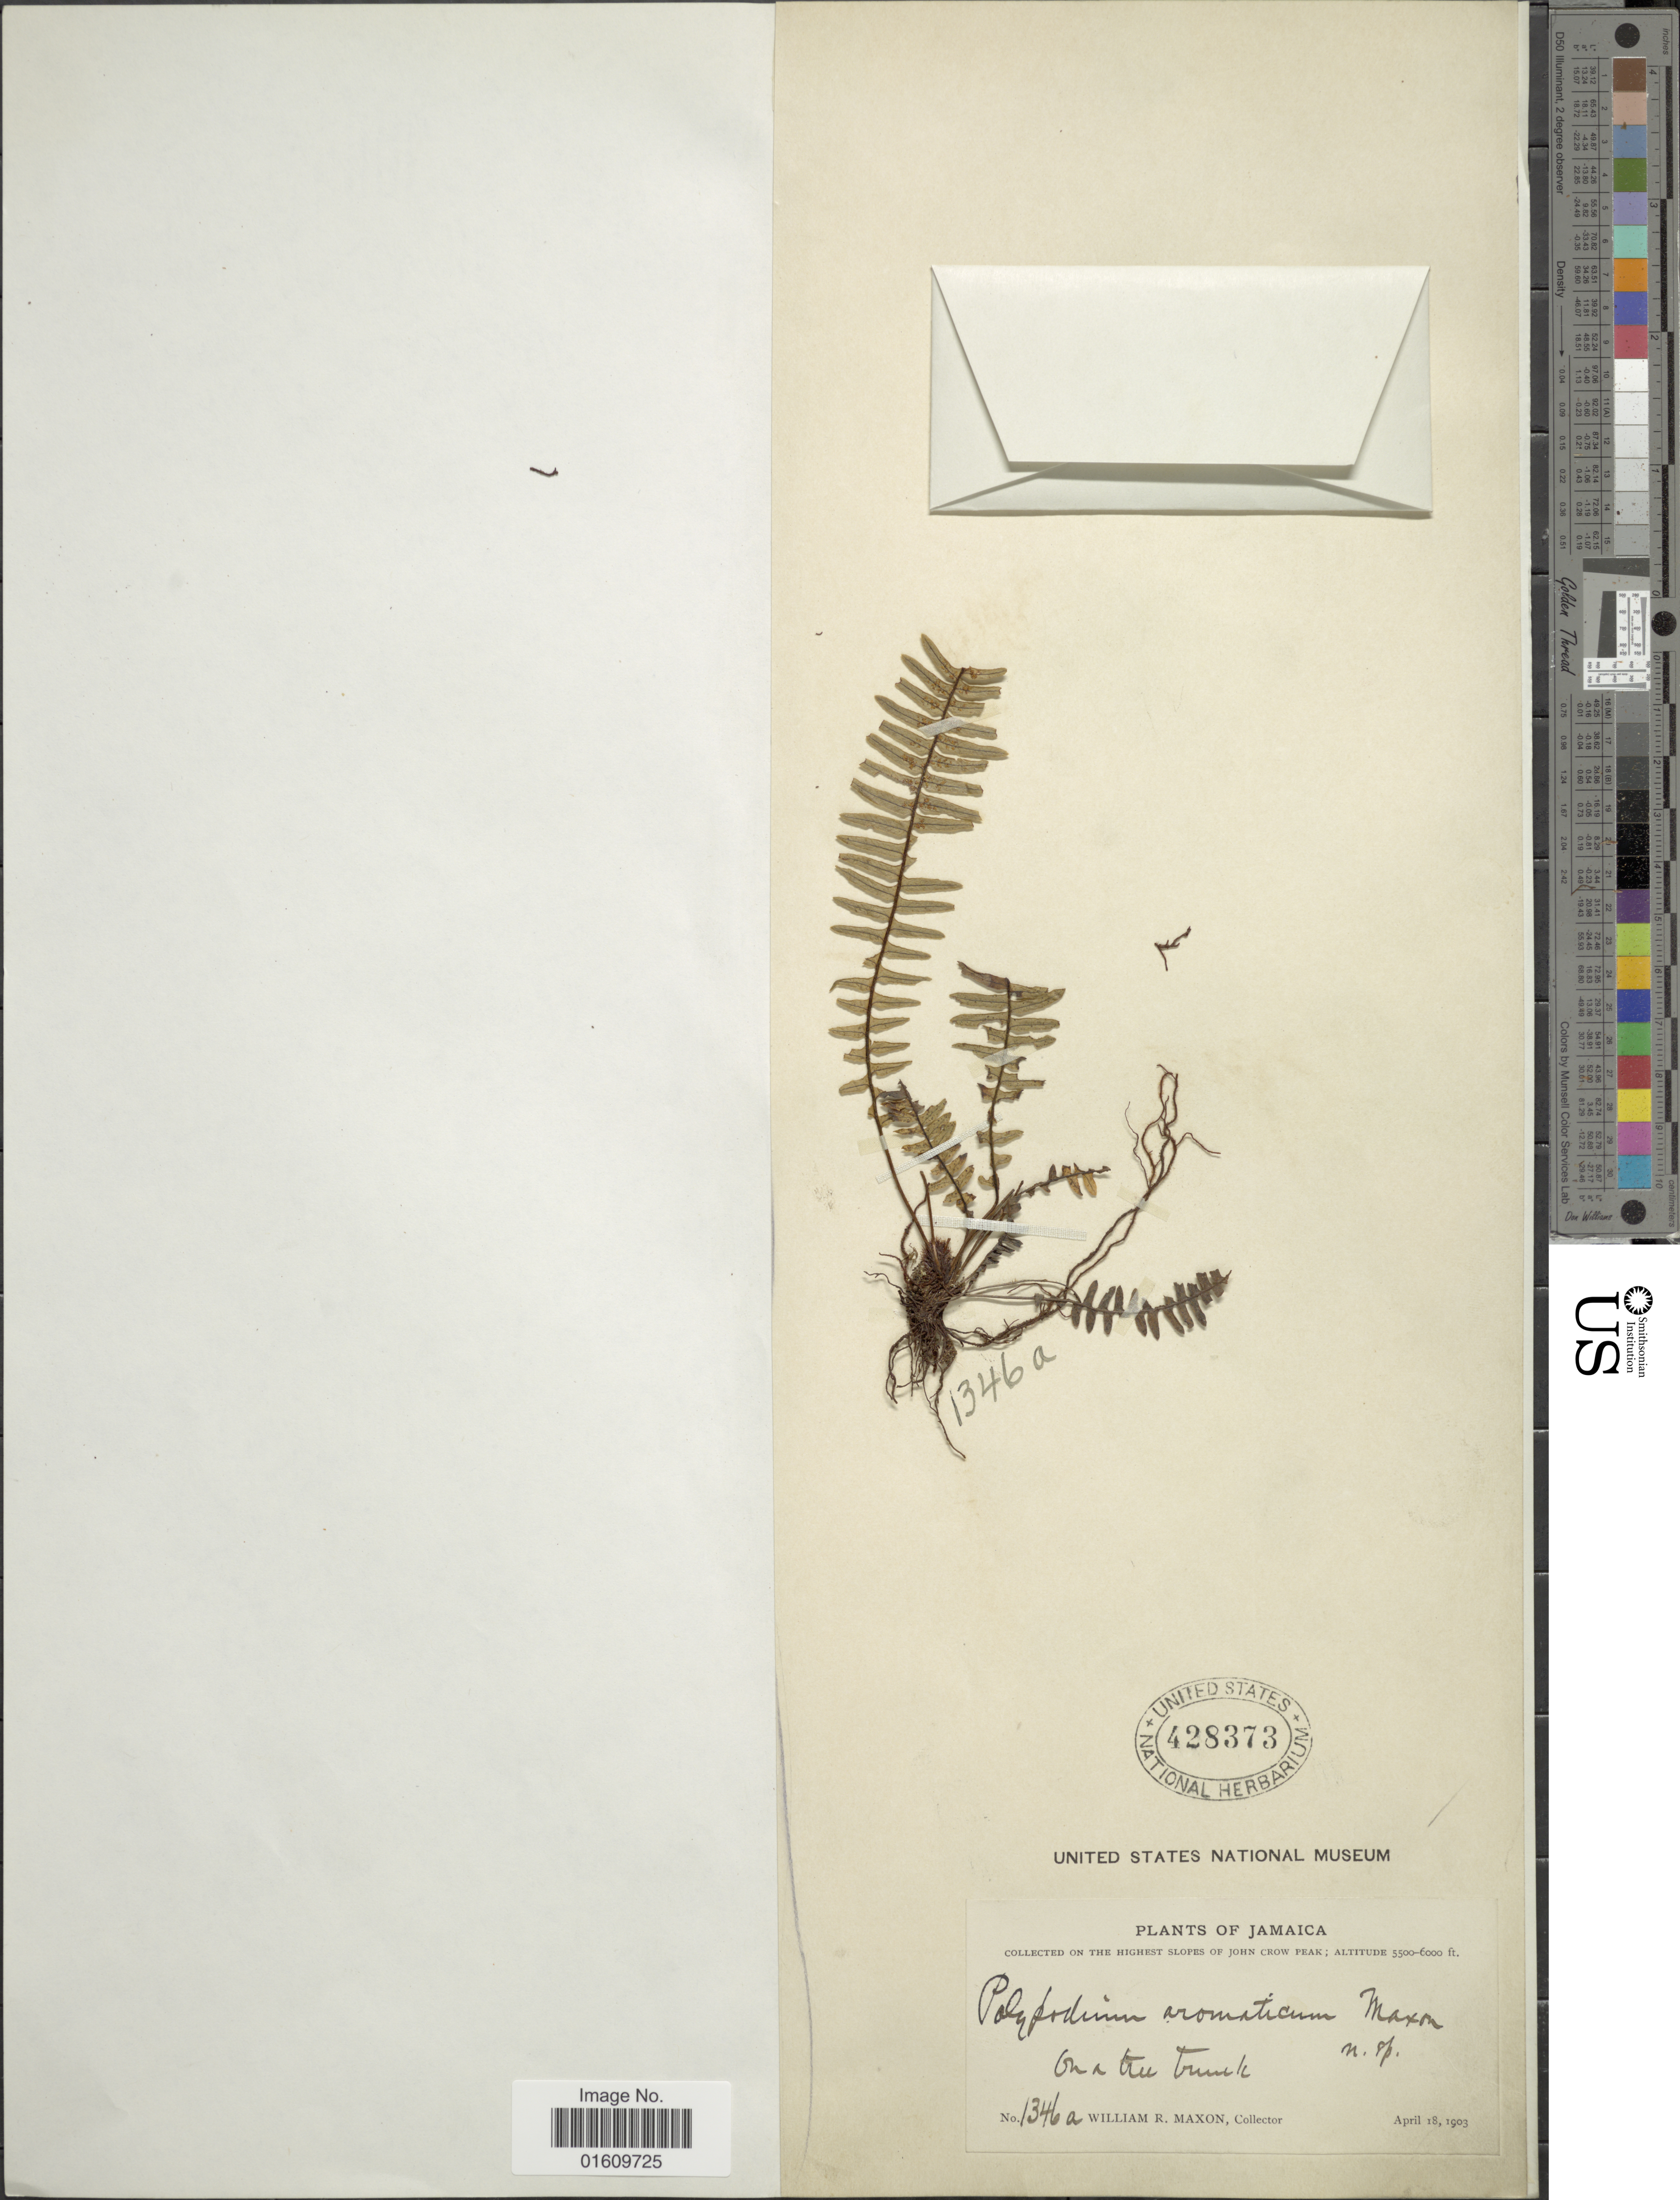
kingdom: Plantae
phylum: Tracheophyta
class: Polypodiopsida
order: Polypodiales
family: Polypodiaceae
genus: Melpomene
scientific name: Melpomene firma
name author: (J. Sm.) A.R. Sm. & R.C. Moran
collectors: W. R. Maxon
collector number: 1346 a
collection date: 1903-04-18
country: Jamaica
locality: On the Highest slopes of John Crow Peak, on a tree trunk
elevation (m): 1676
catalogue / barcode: US 428373